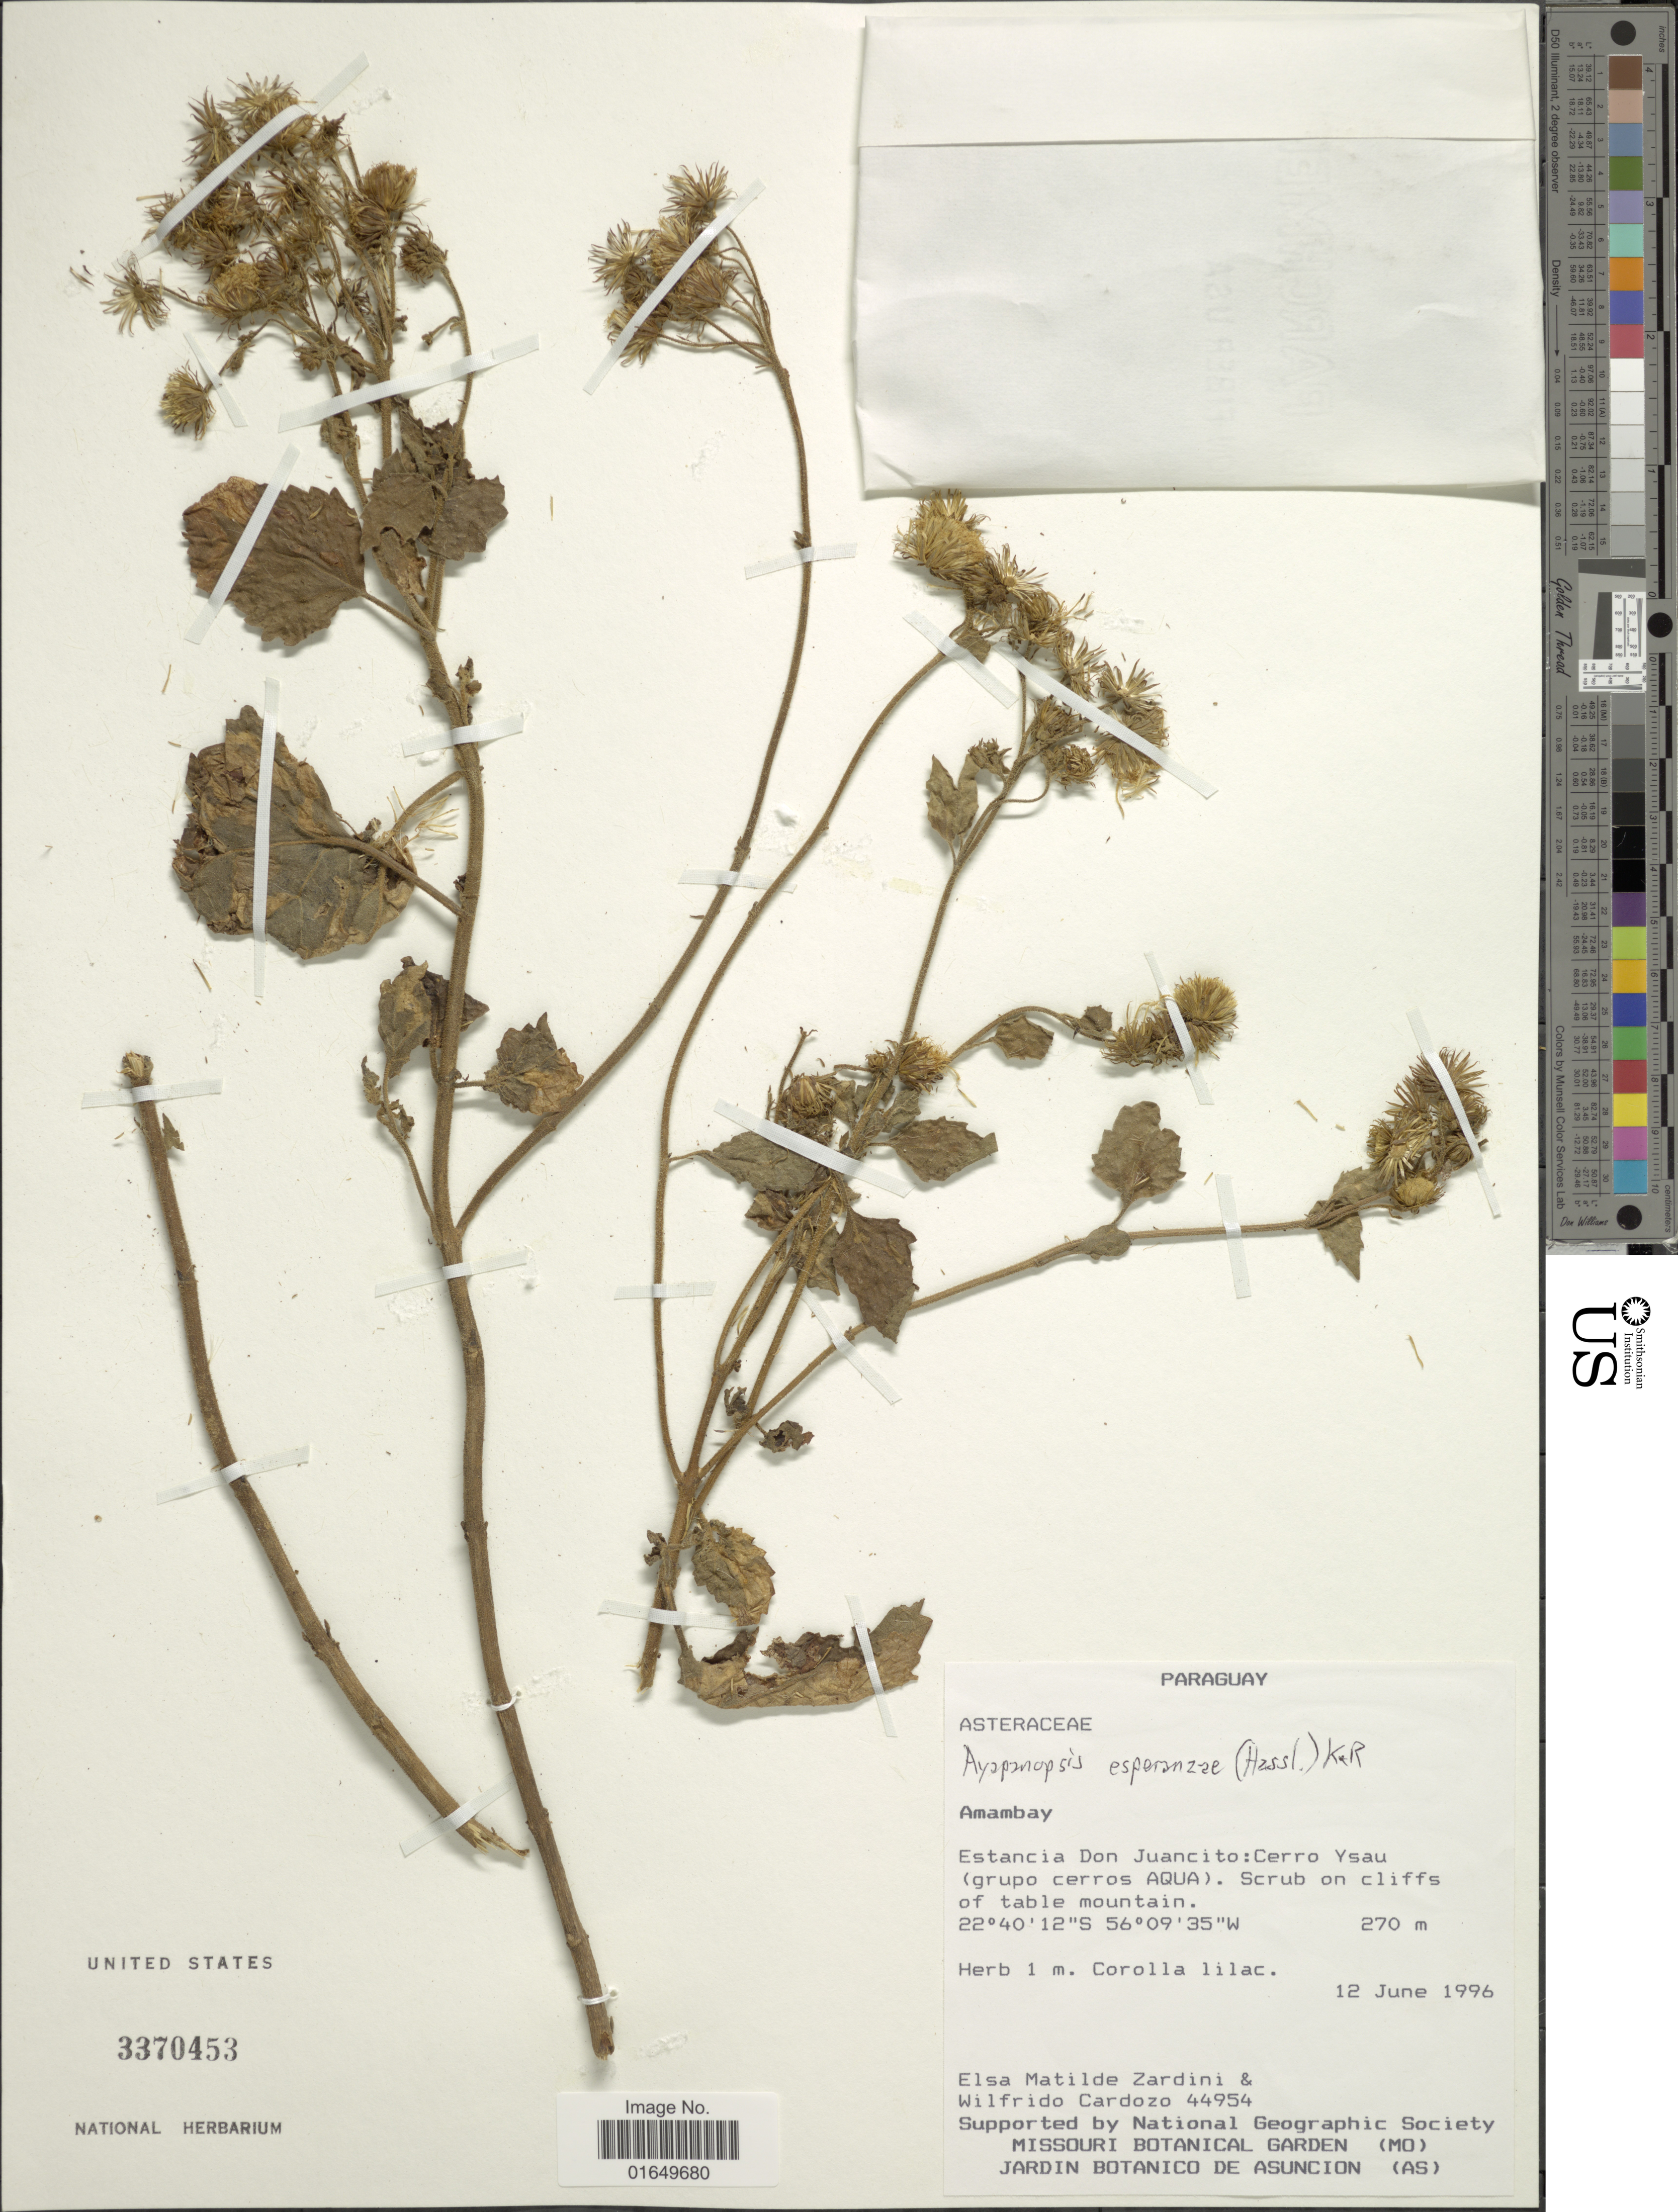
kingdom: Plantae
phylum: Tracheophyta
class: Magnoliopsida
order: Asterales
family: Asteraceae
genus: Ayapanopsis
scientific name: Ayapanopsis esperanzae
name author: (Hassl.) R.M. King & H. Rob.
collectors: E. M. Zardini & W. Cardozo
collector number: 44954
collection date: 1996-06-12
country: Paraguay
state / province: Amambay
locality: Estancia Don Juancito: Cerro Ysau (grupo cerros AQUA)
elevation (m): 270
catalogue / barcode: US 3370453